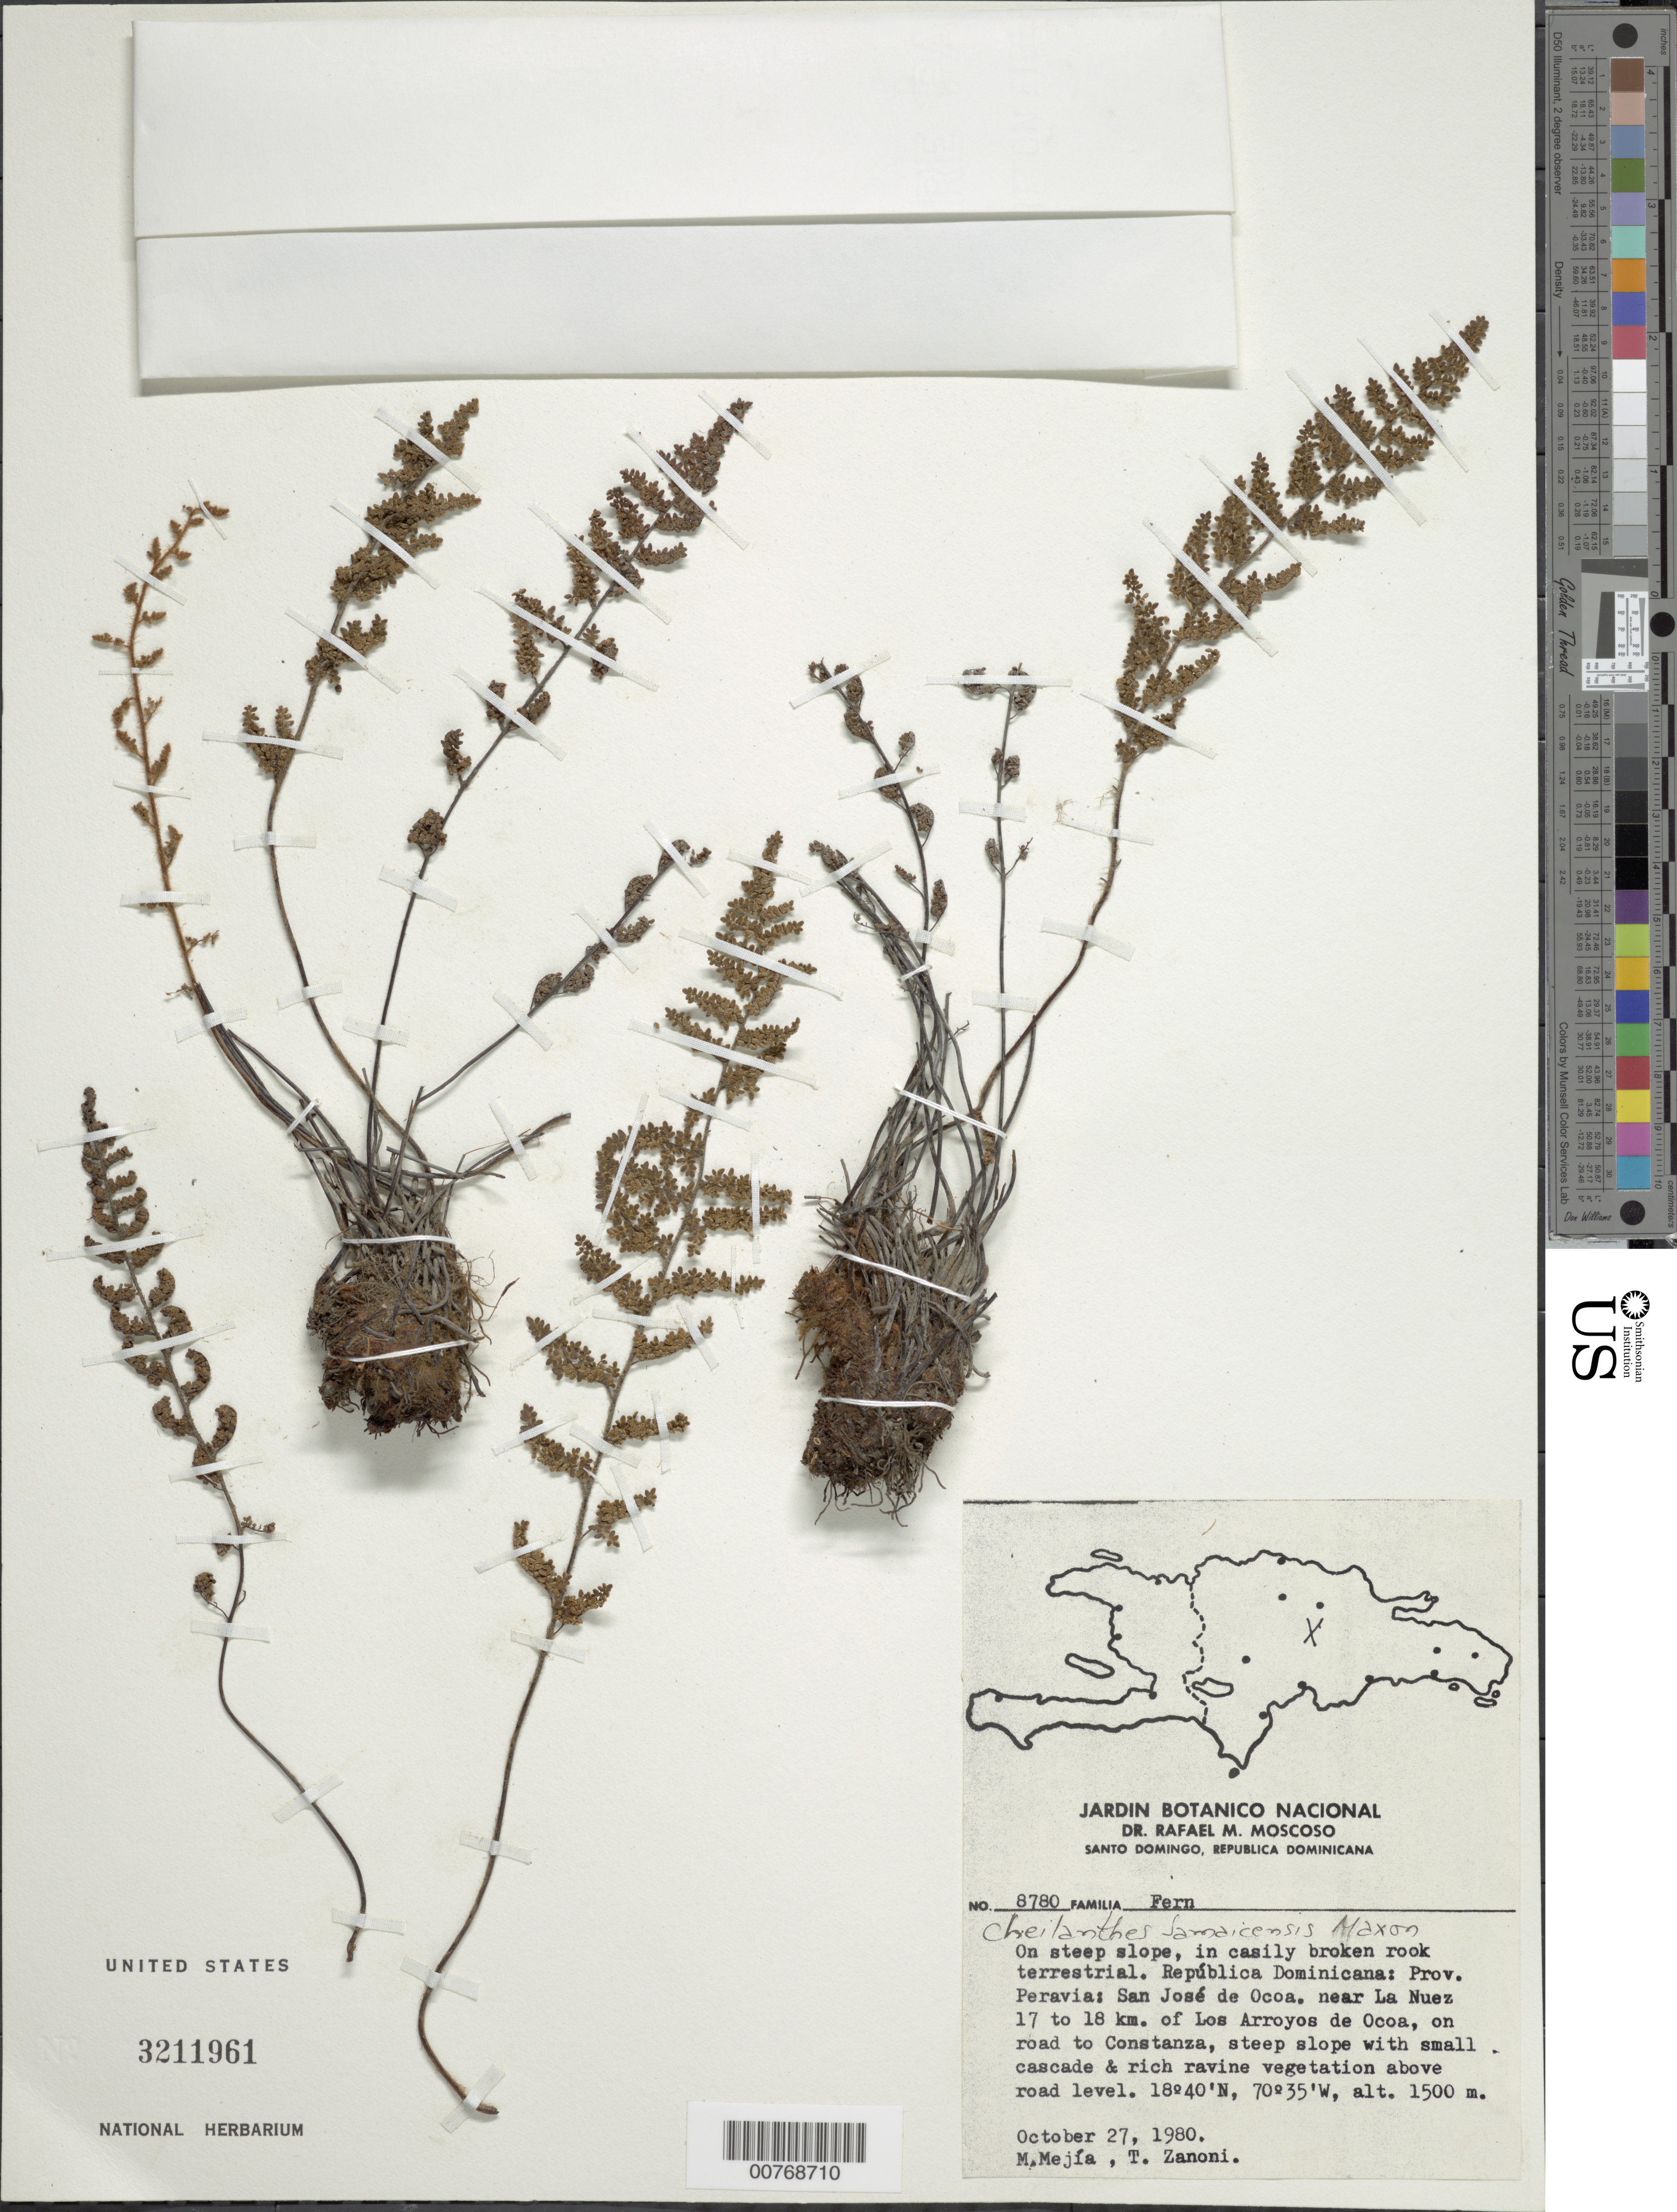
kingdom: Plantae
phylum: Tracheophyta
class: Polypodiopsida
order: Polypodiales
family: Pteridaceae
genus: Myriopteris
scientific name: Myriopteris jamaicensis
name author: (Maxon) Grusz & Windham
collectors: M. Mejia & T. A. Zanoni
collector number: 8780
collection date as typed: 27 Oct 1980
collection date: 1980-10-27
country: Dominican Republic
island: Hispaniola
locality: Provincia Peravia, San José de Ocoa, near La Nuez 17 to 18 km of Los Arroyos de Ocoa, on road to Constanza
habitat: Steep slope with small cascade and rich ravine vegetation above road level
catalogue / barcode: US 3211961